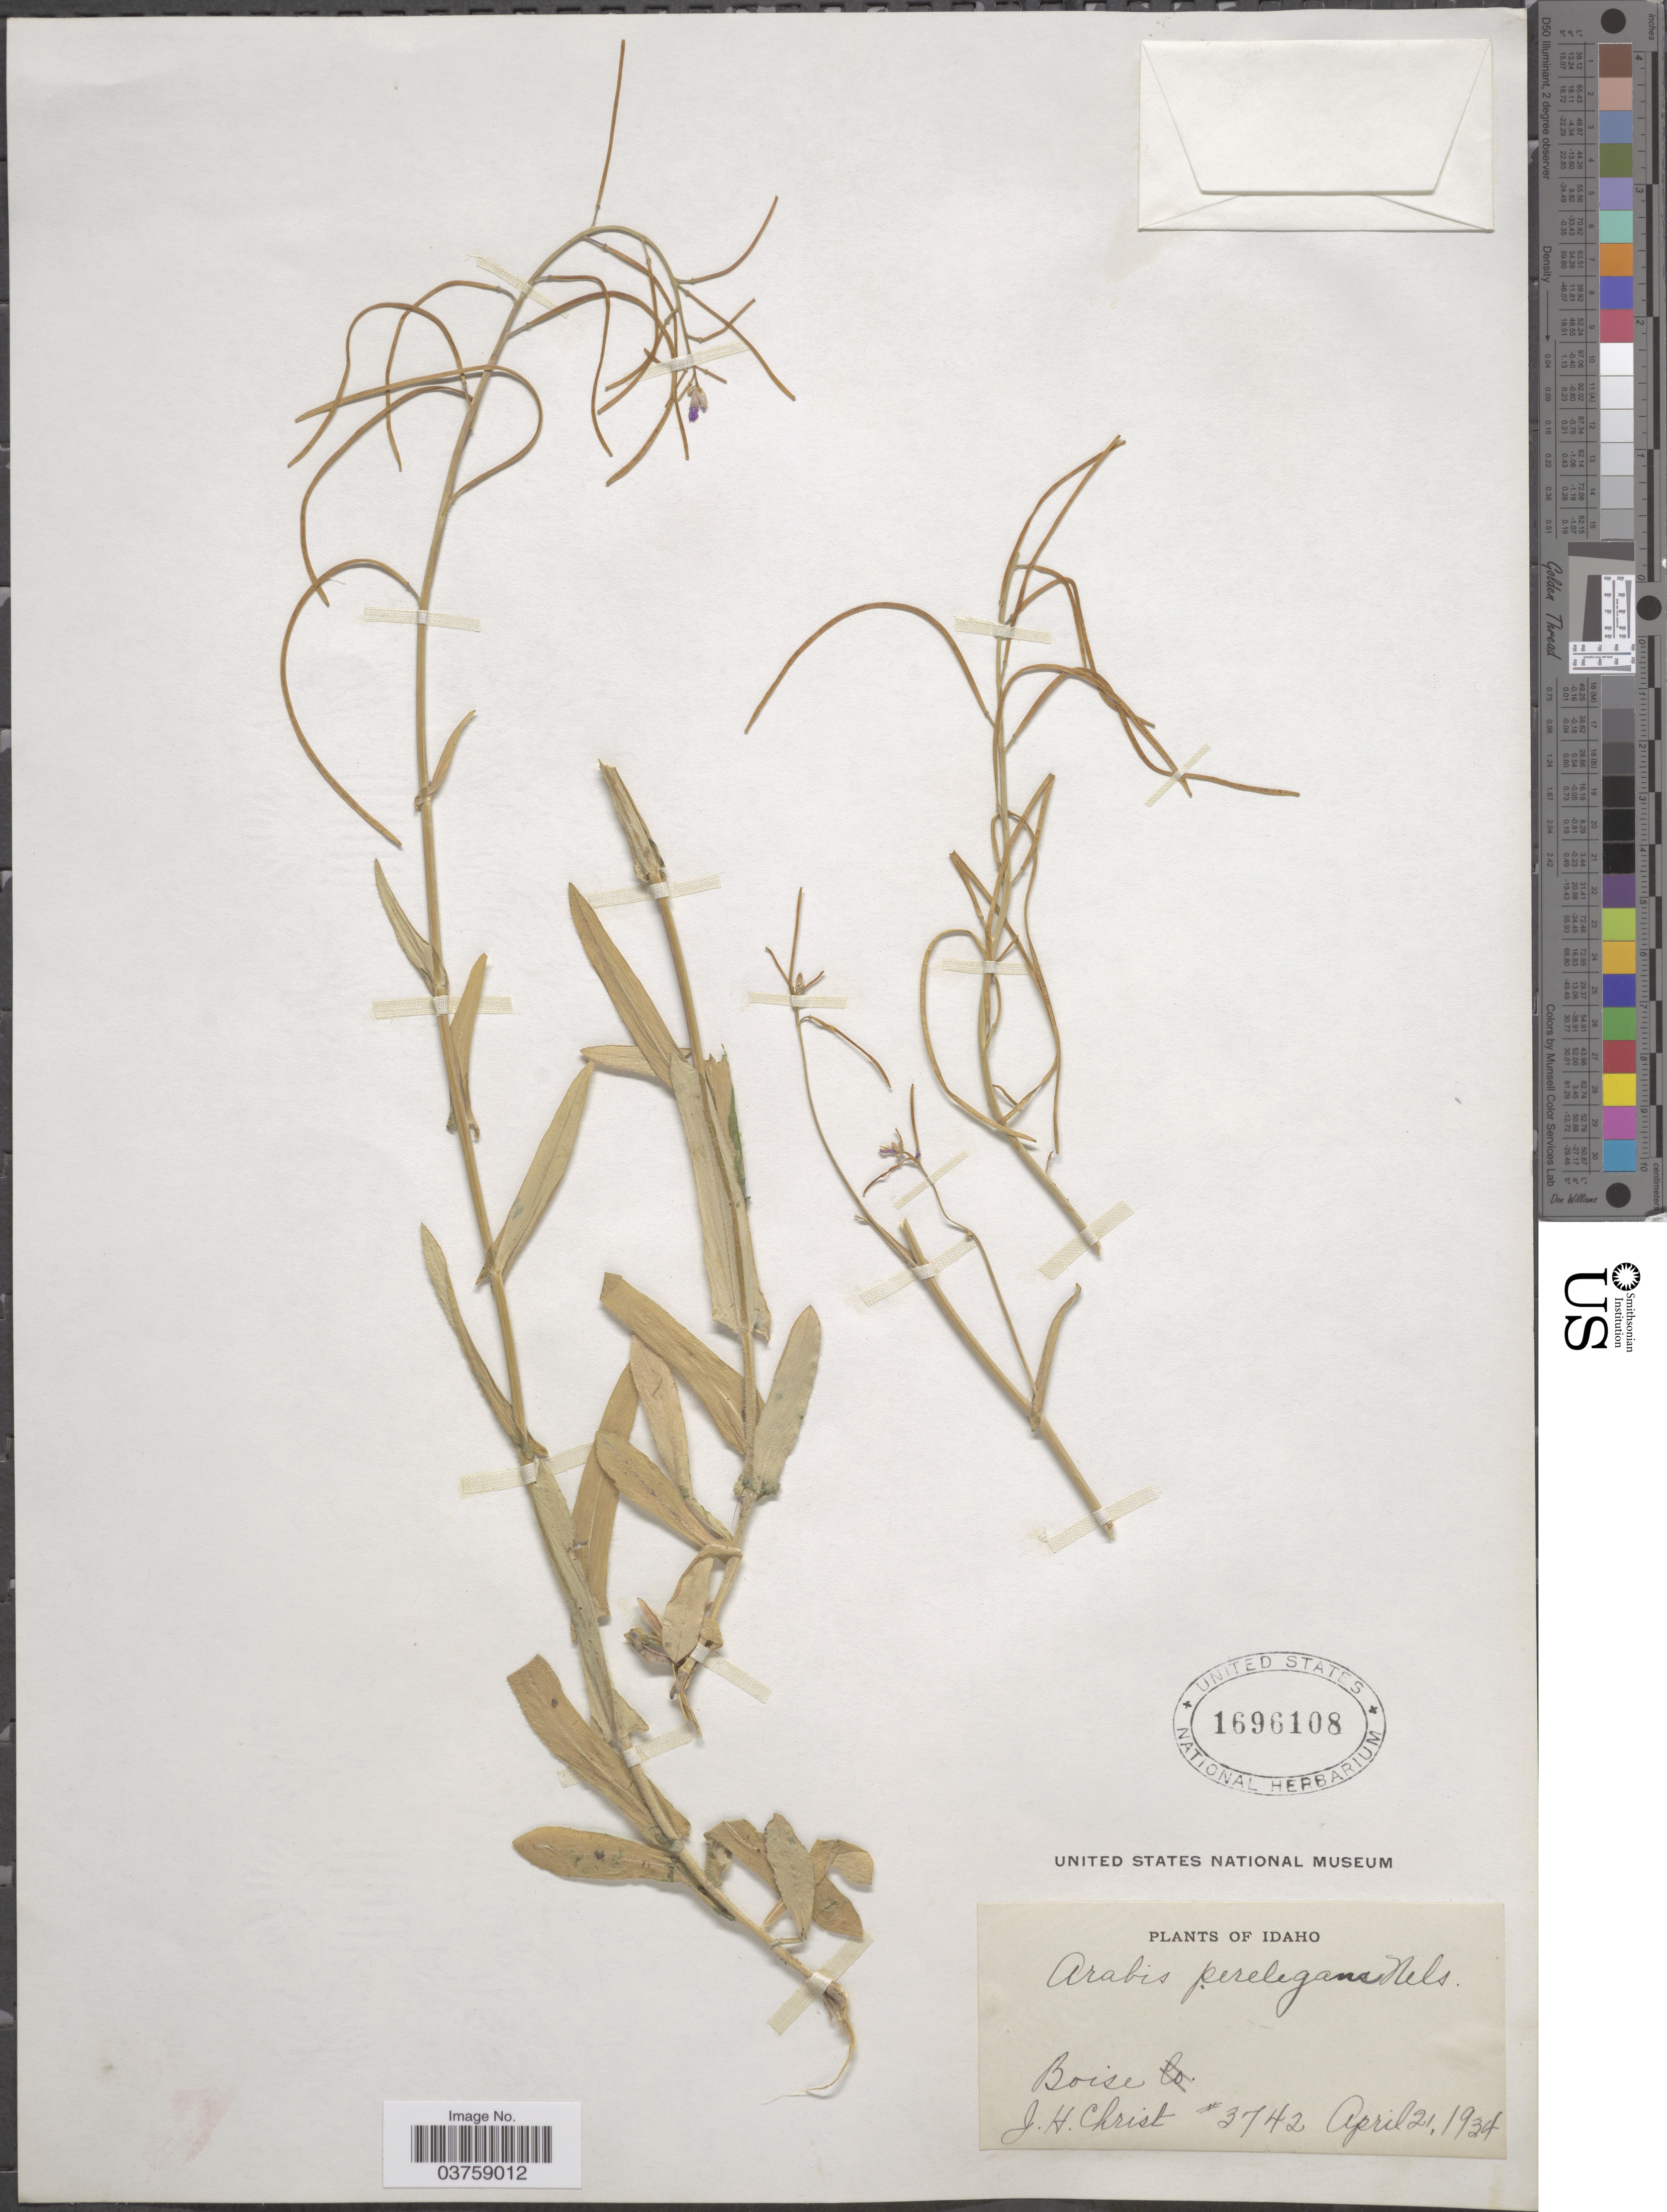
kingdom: Plantae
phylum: Tracheophyta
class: Magnoliopsida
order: Brassicales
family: Brassicaceae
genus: Arabis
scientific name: Arabis sparsiflora var. subvillosa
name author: (S. Watson) Rollins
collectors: J. H. Christ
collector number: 3742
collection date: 1934-04-21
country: United States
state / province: Idaho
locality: Boise.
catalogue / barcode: US 1696108